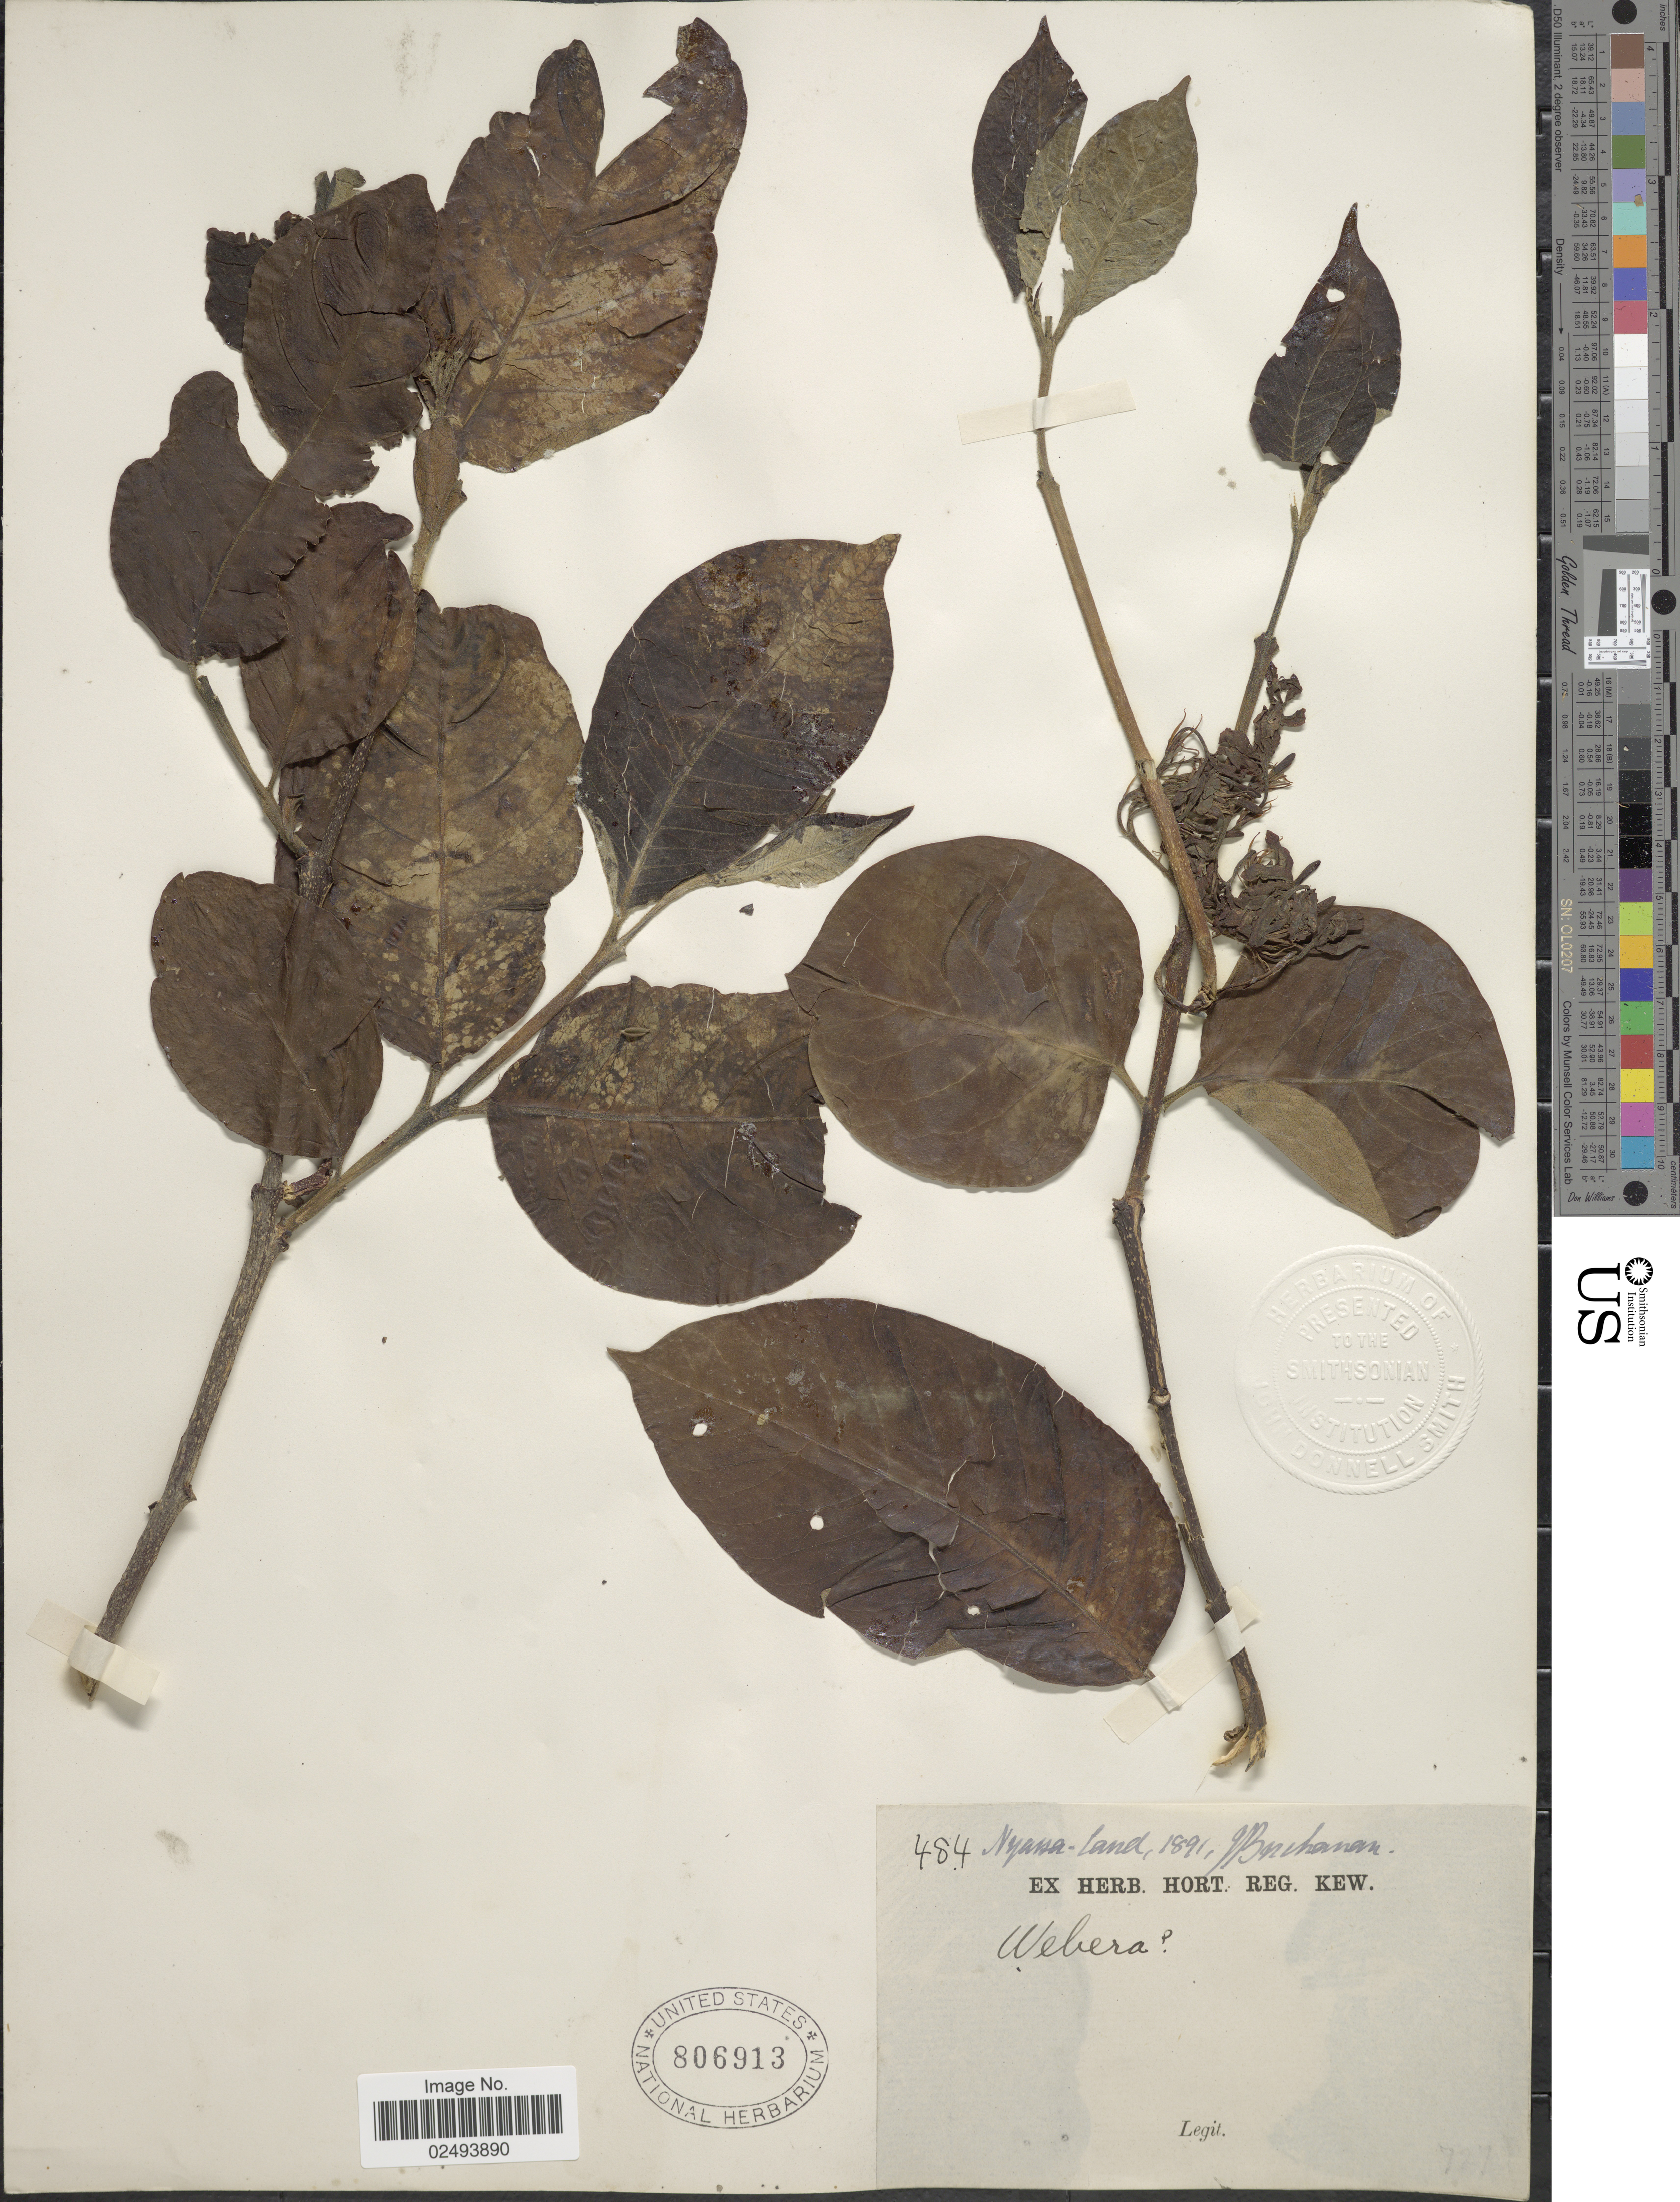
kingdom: Plantae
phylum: Tracheophyta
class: Magnoliopsida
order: Gentianales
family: Rubiaceae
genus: Tarenna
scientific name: Tarenna sp.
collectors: J. Buchanan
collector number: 484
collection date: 1891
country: Malawi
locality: Nyassa-land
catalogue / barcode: US 806913